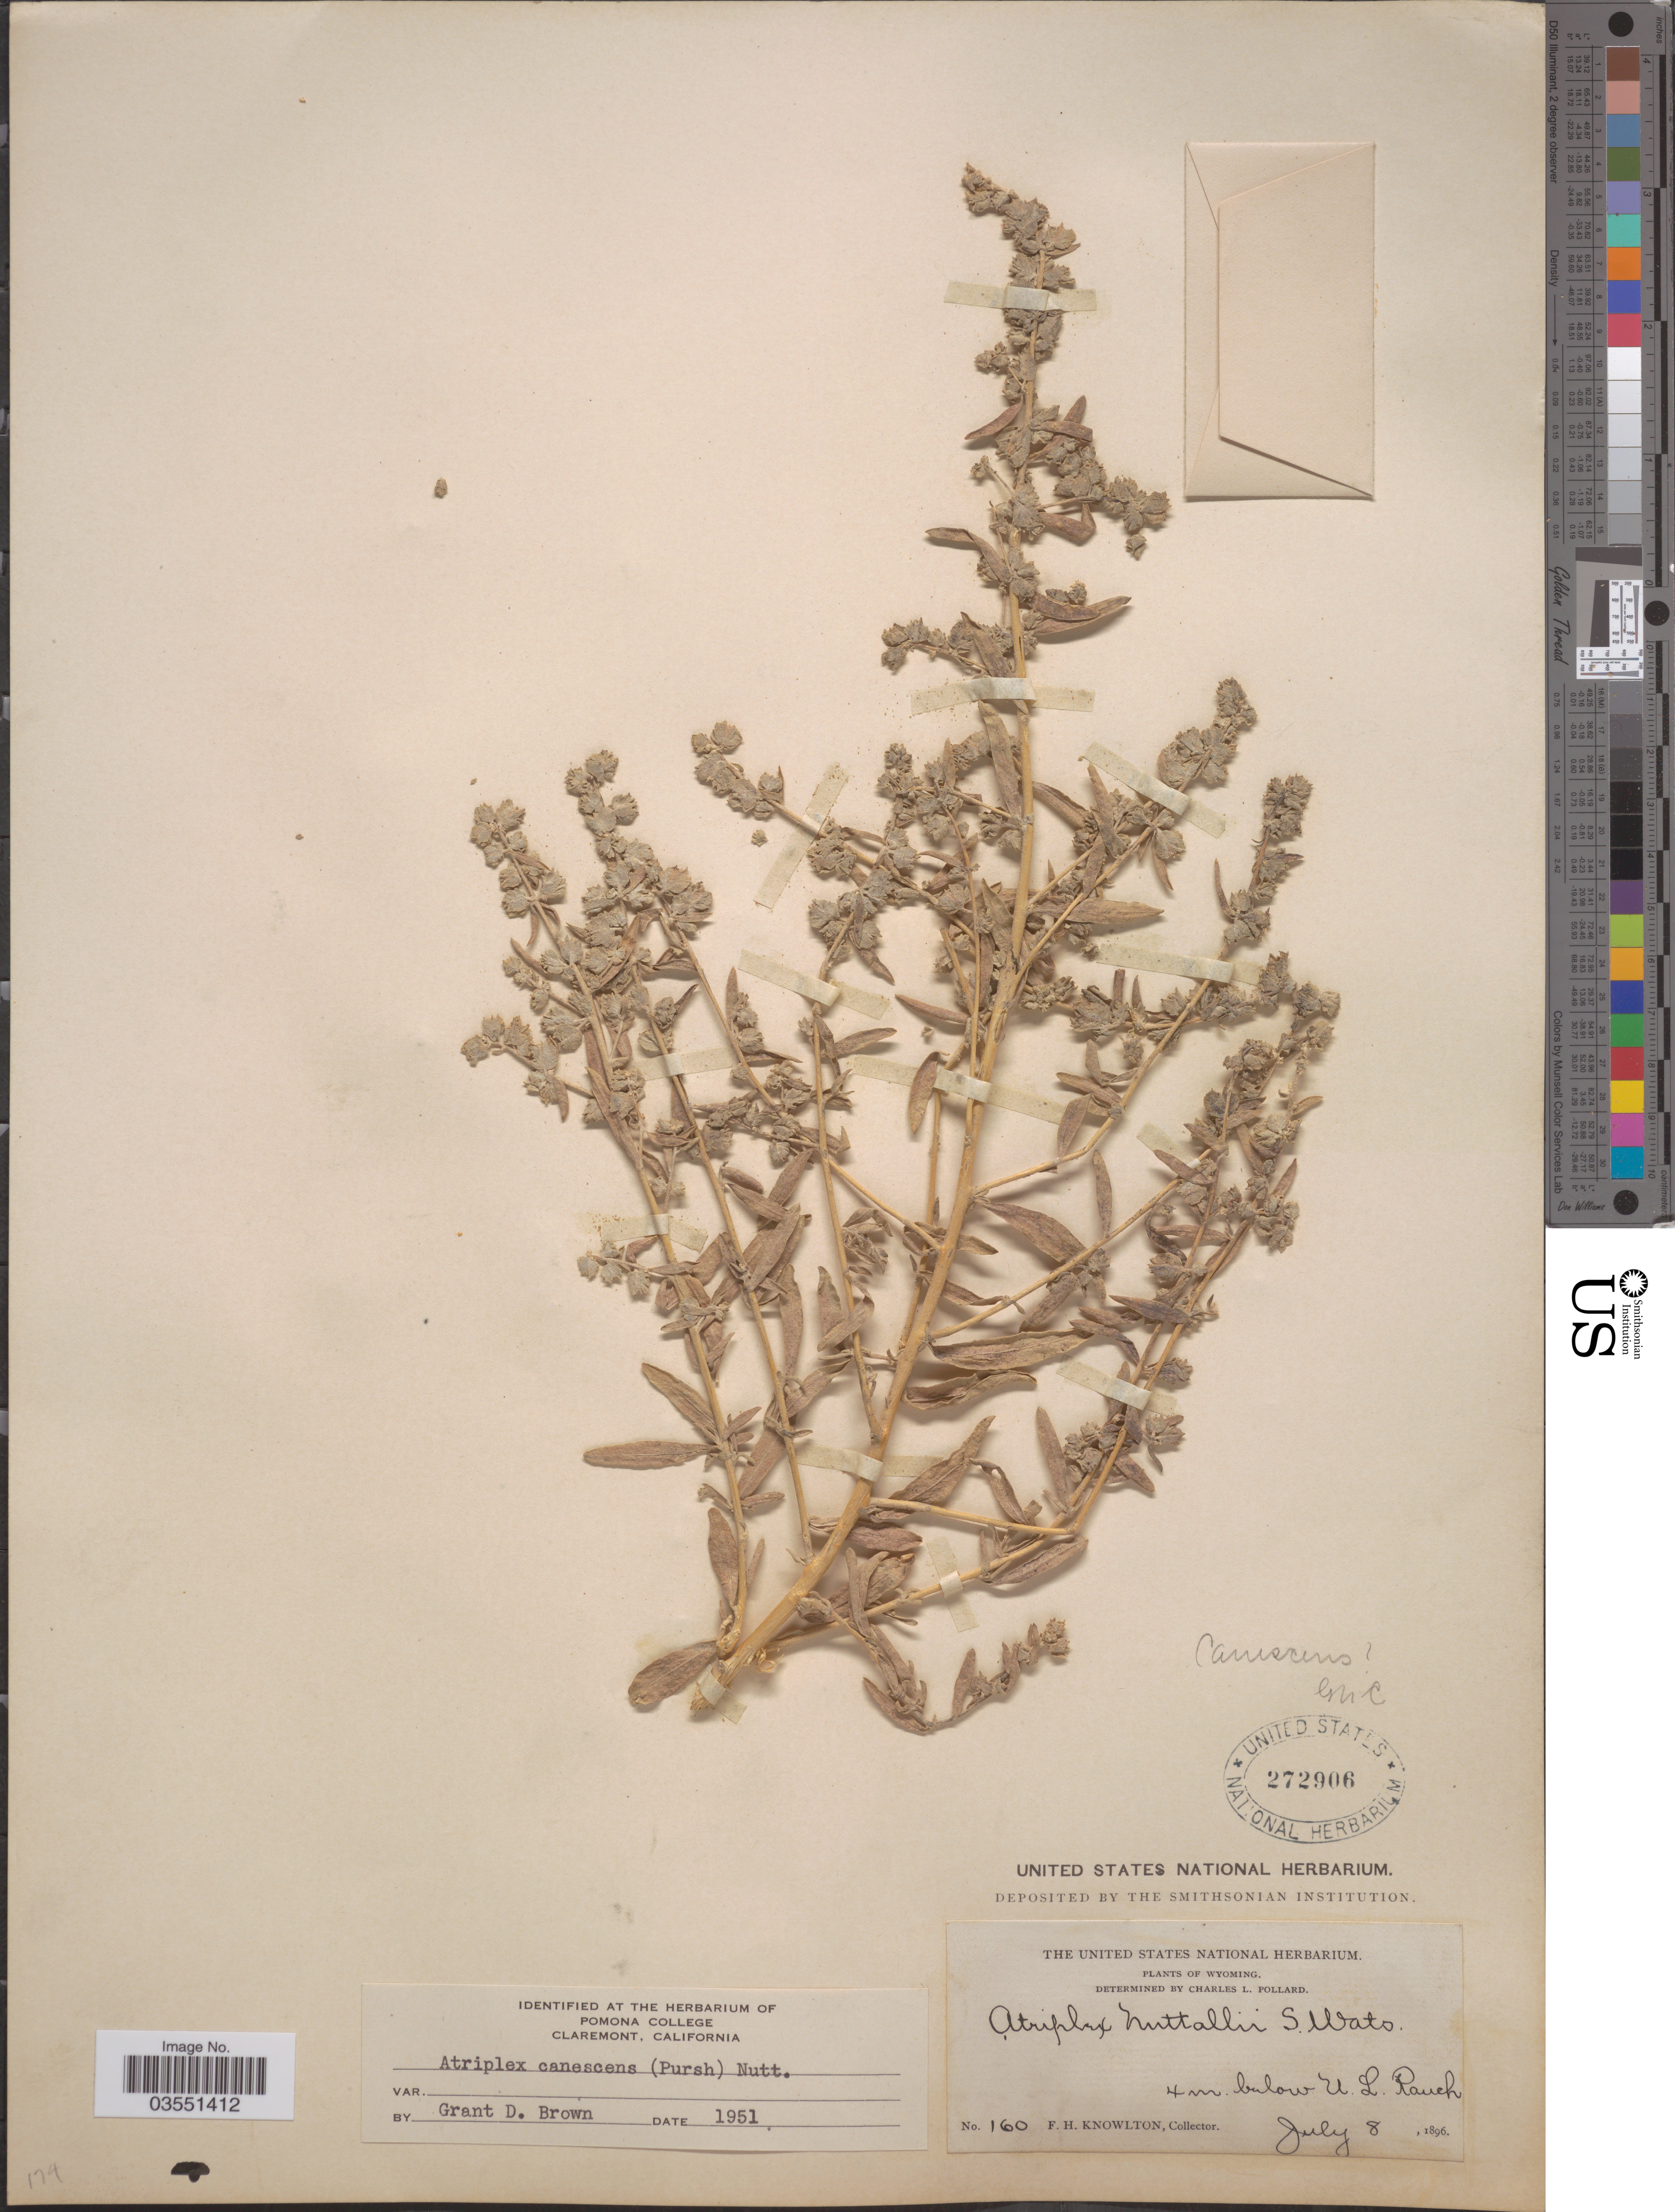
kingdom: Plantae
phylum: Tracheophyta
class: Magnoliopsida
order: Caryophyllales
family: Amaranthaceae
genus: Atriplex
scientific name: Atriplex canescens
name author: (Pursh) Nutt.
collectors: F. H. Knowlton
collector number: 160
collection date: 1896-07-08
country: United States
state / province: Wyoming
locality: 4 m. below U. L. Ranch.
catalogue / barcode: US 272906